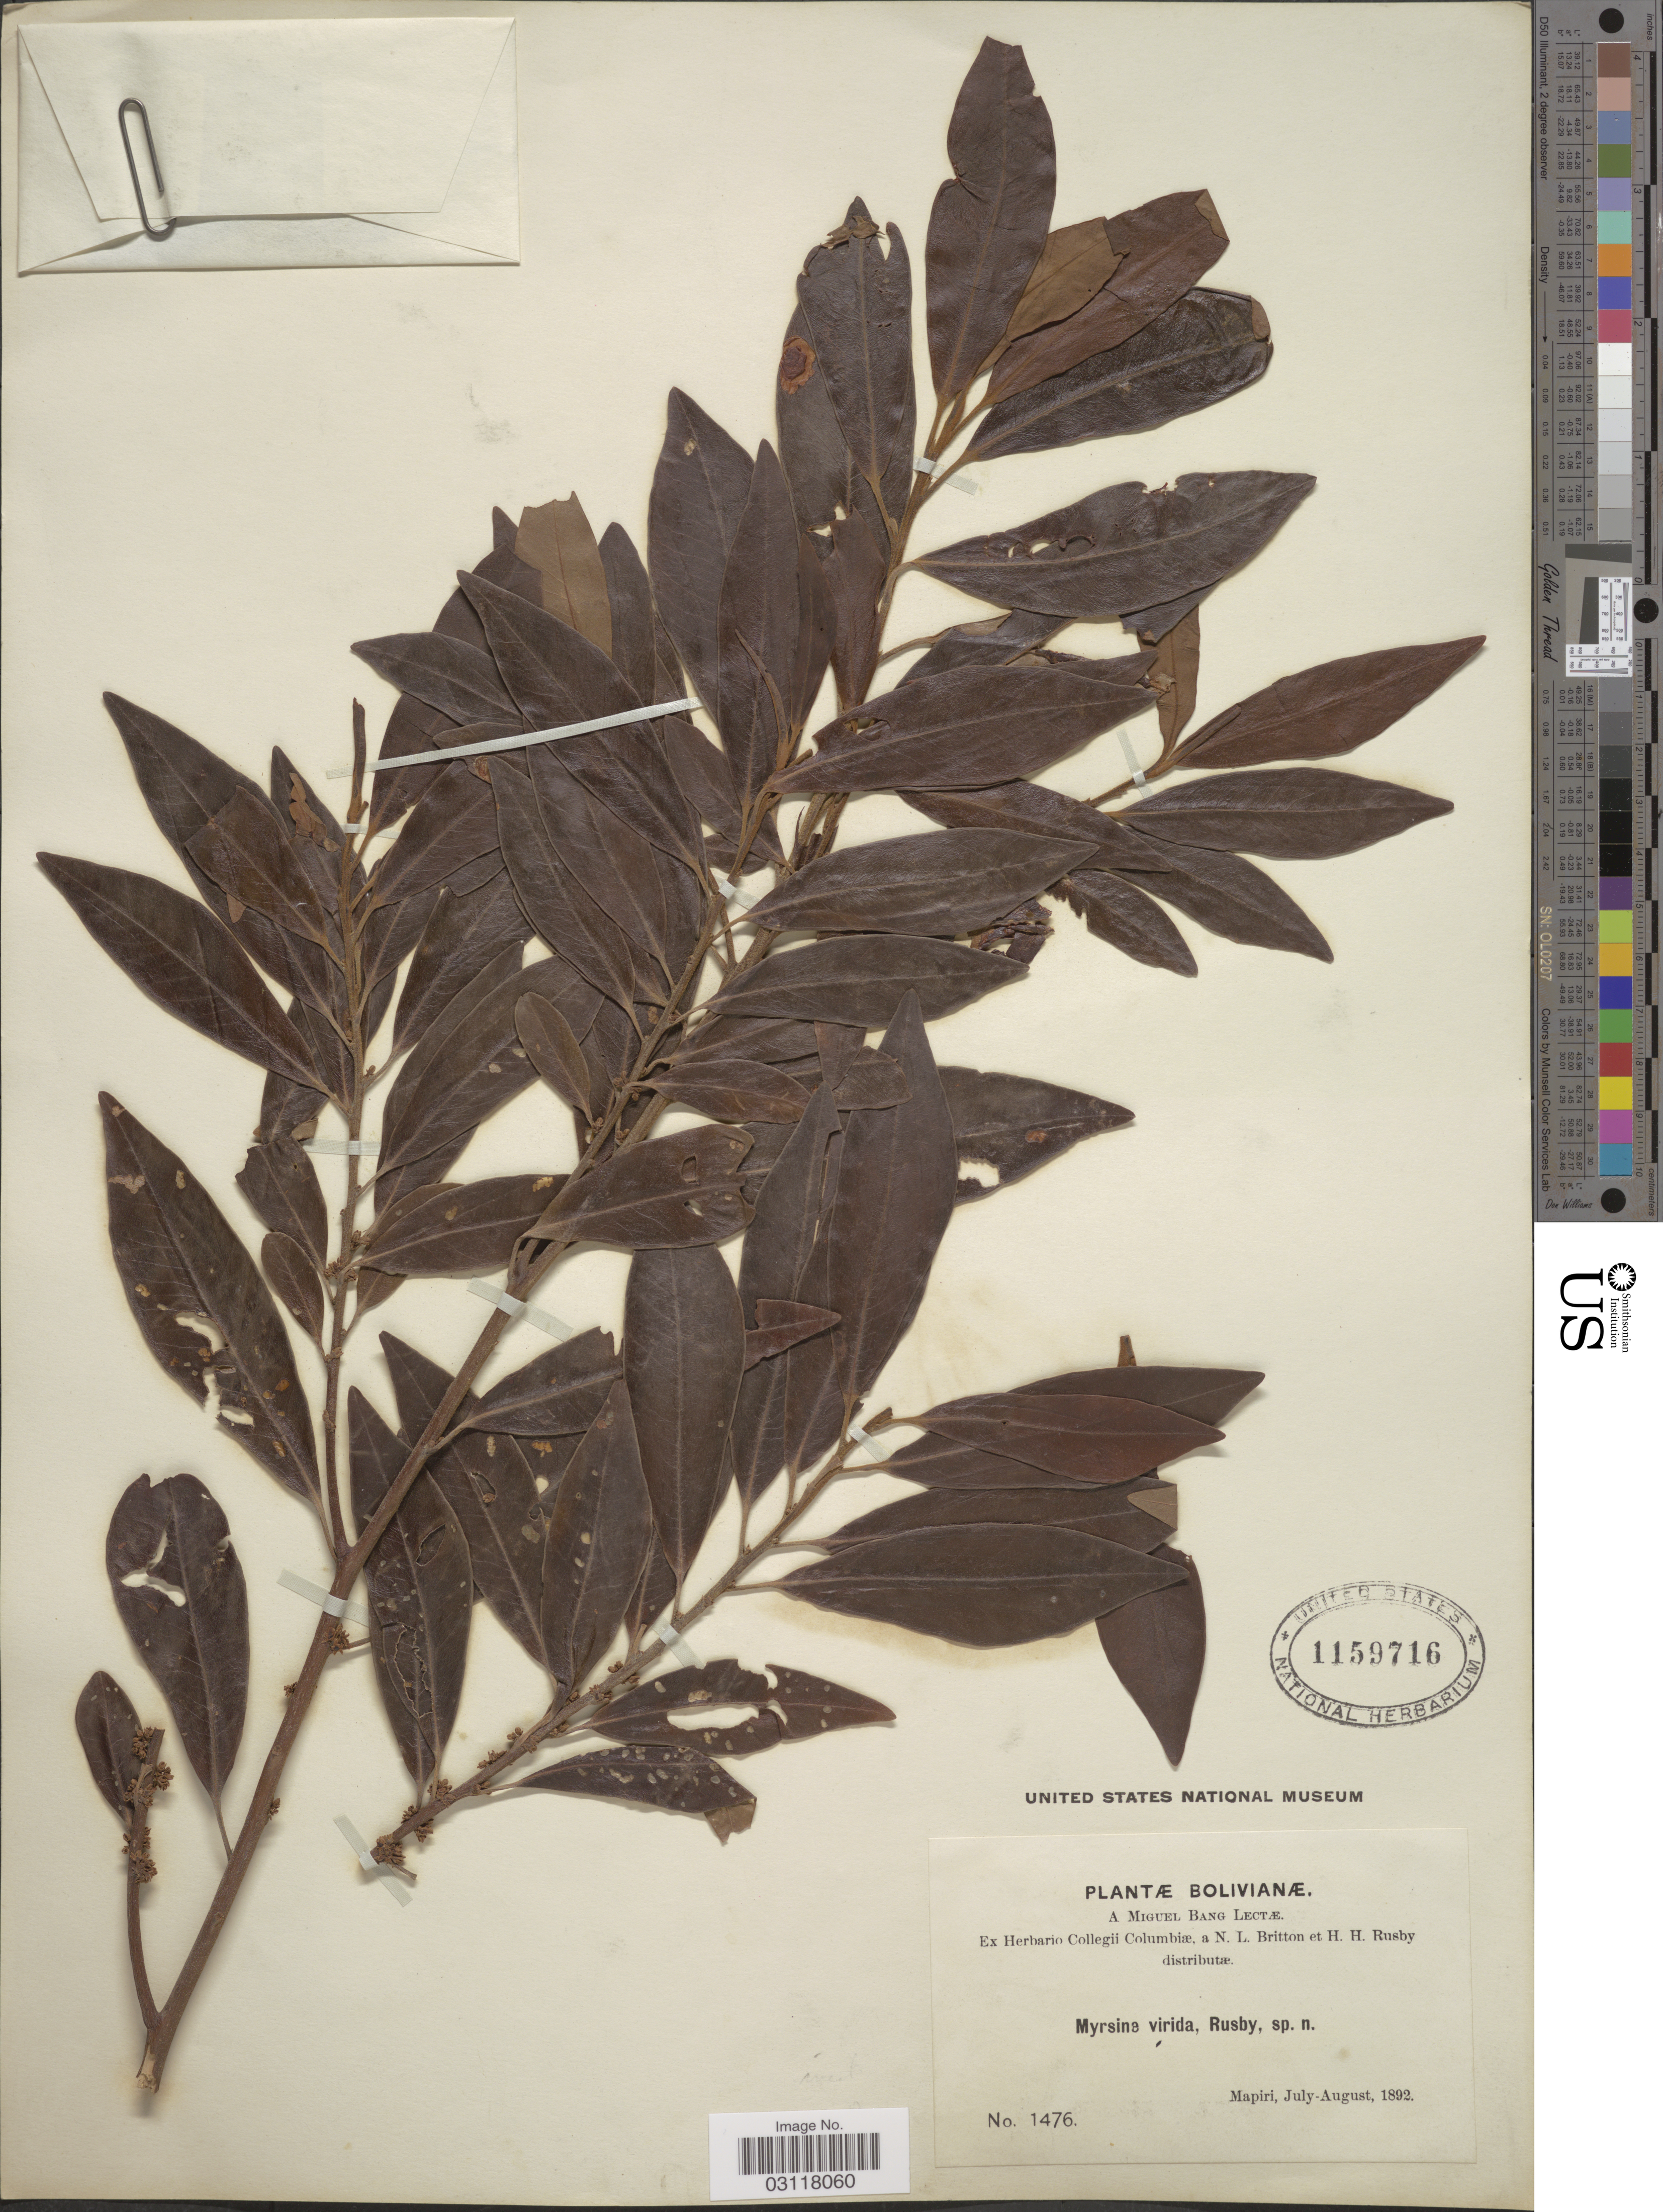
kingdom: Plantae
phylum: Tracheophyta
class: Magnoliopsida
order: Ericales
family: Primulaceae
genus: Rapanea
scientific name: Rapanea ferruginea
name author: (Ruiz & Pav.) Mez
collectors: M. Bang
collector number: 1476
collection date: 1892-07/1892-08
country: Bolivia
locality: Mapiri.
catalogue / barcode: US 1159716